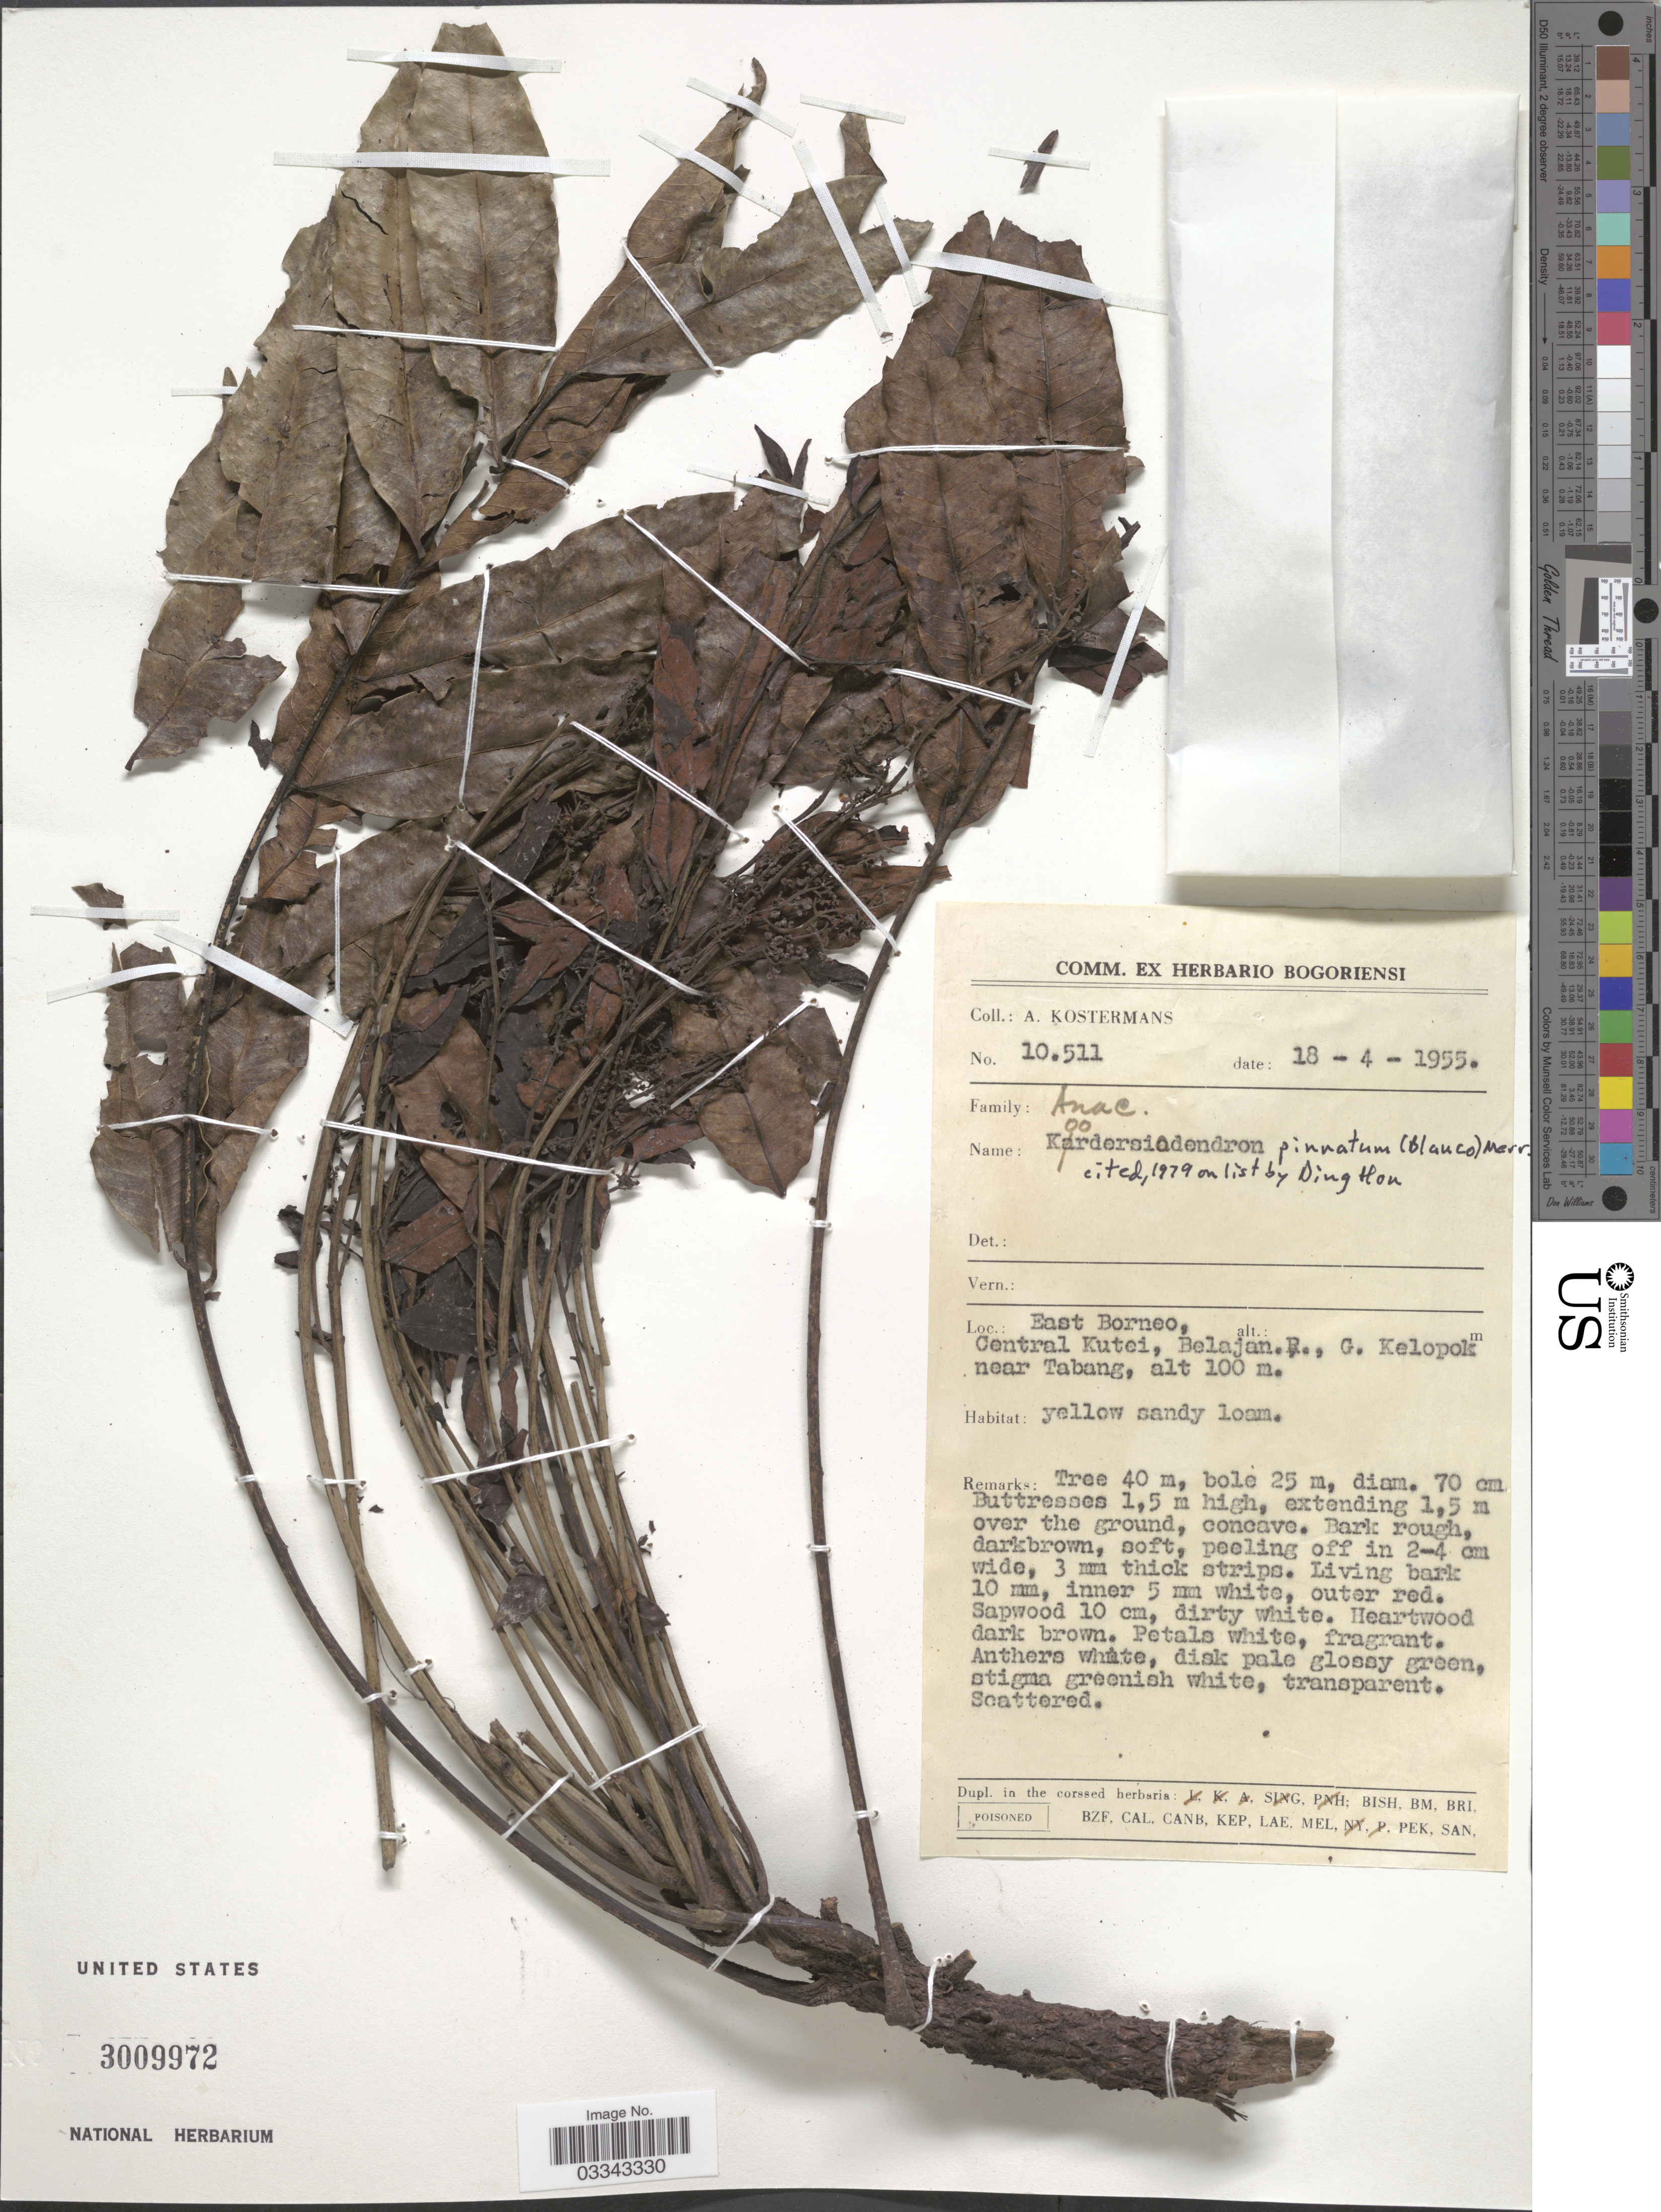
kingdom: Plantae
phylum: Tracheophyta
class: Magnoliopsida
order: Sapindales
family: Anacardiaceae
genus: Koordersiodendron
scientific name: Koordersiodendron pinnatum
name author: (Blanco) Merr.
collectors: A. J. G. Kostermans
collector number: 10511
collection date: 1955-04-18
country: Indonesia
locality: East Borneo. Central Kutei, Belajan. R., G. Kelopok near Tabang.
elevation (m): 100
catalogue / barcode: US 3009972